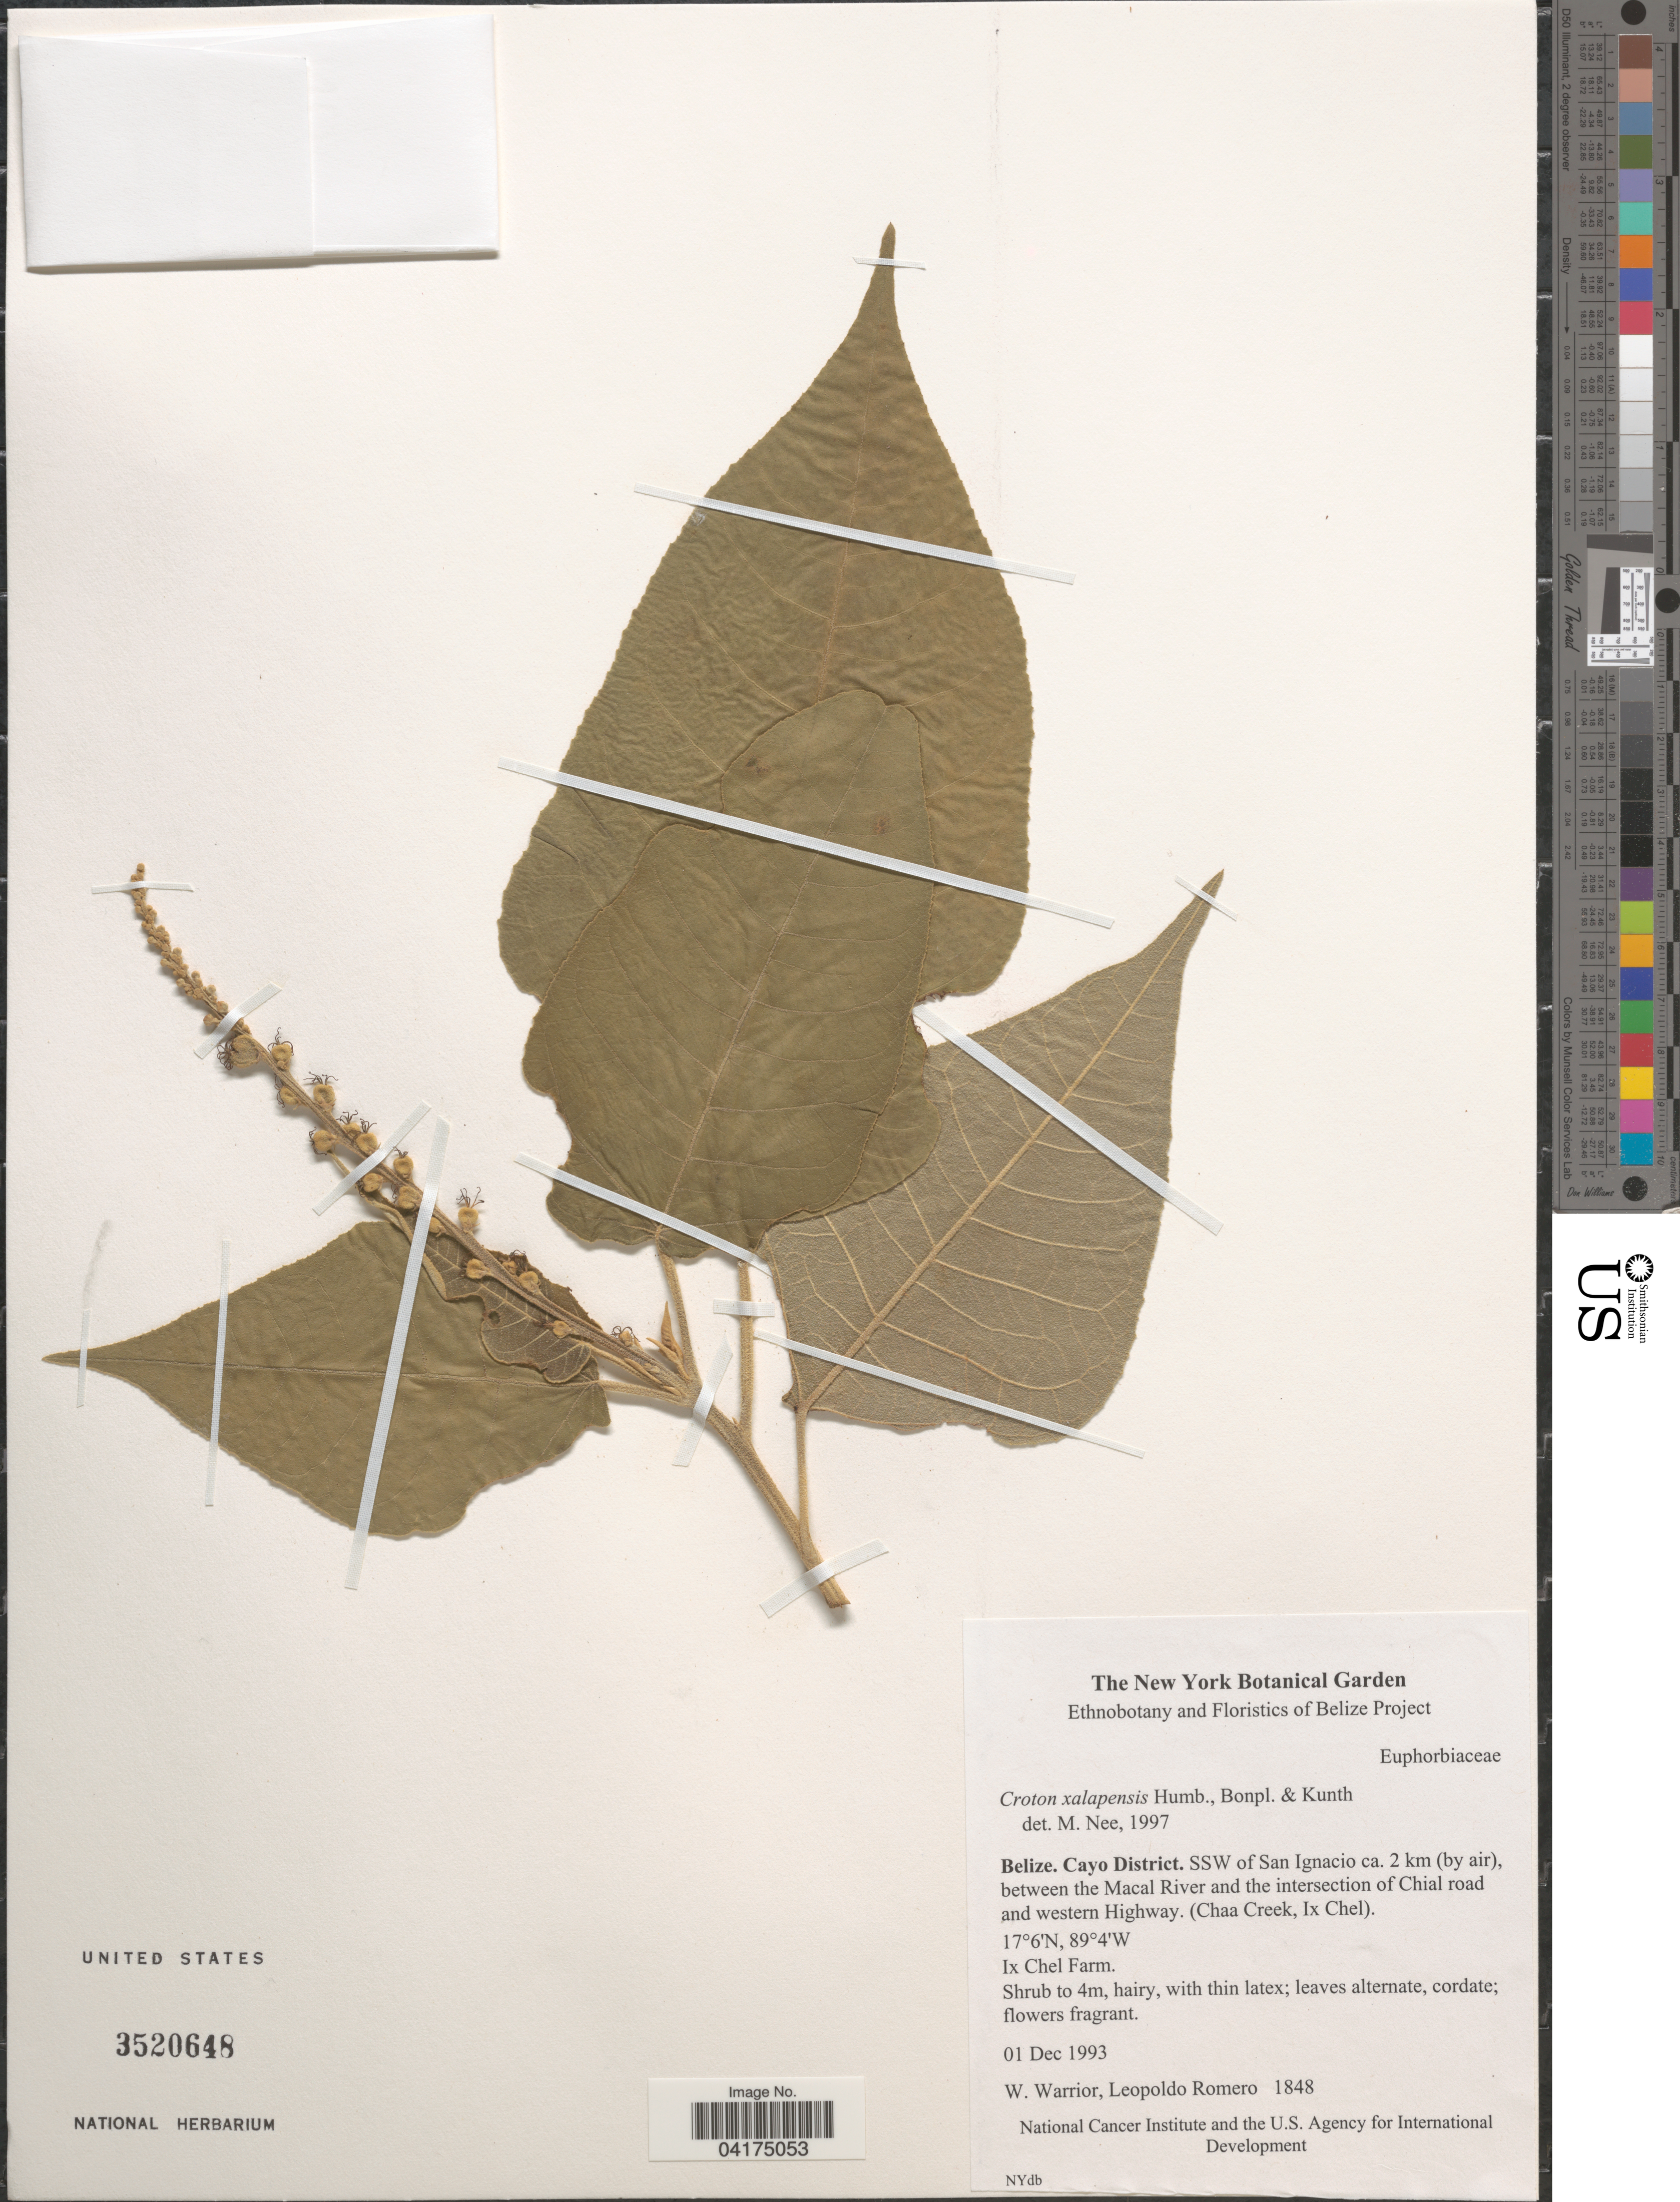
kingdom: Plantae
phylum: Tracheophyta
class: Magnoliopsida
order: Malpighiales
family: Euphorbiaceae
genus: Croton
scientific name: Croton xalapensis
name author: Kunth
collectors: W. Warrior & L. Romero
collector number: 1848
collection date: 1993-12-01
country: Belize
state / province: Cayo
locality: Cayo District. SSW of San Ignacio ca. 2 km (by air), between the Macal River and the intersection of Chial road and western Highway. (Chaa Creek, Ix Chel). Ix Chel Farm.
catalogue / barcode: US 3520648